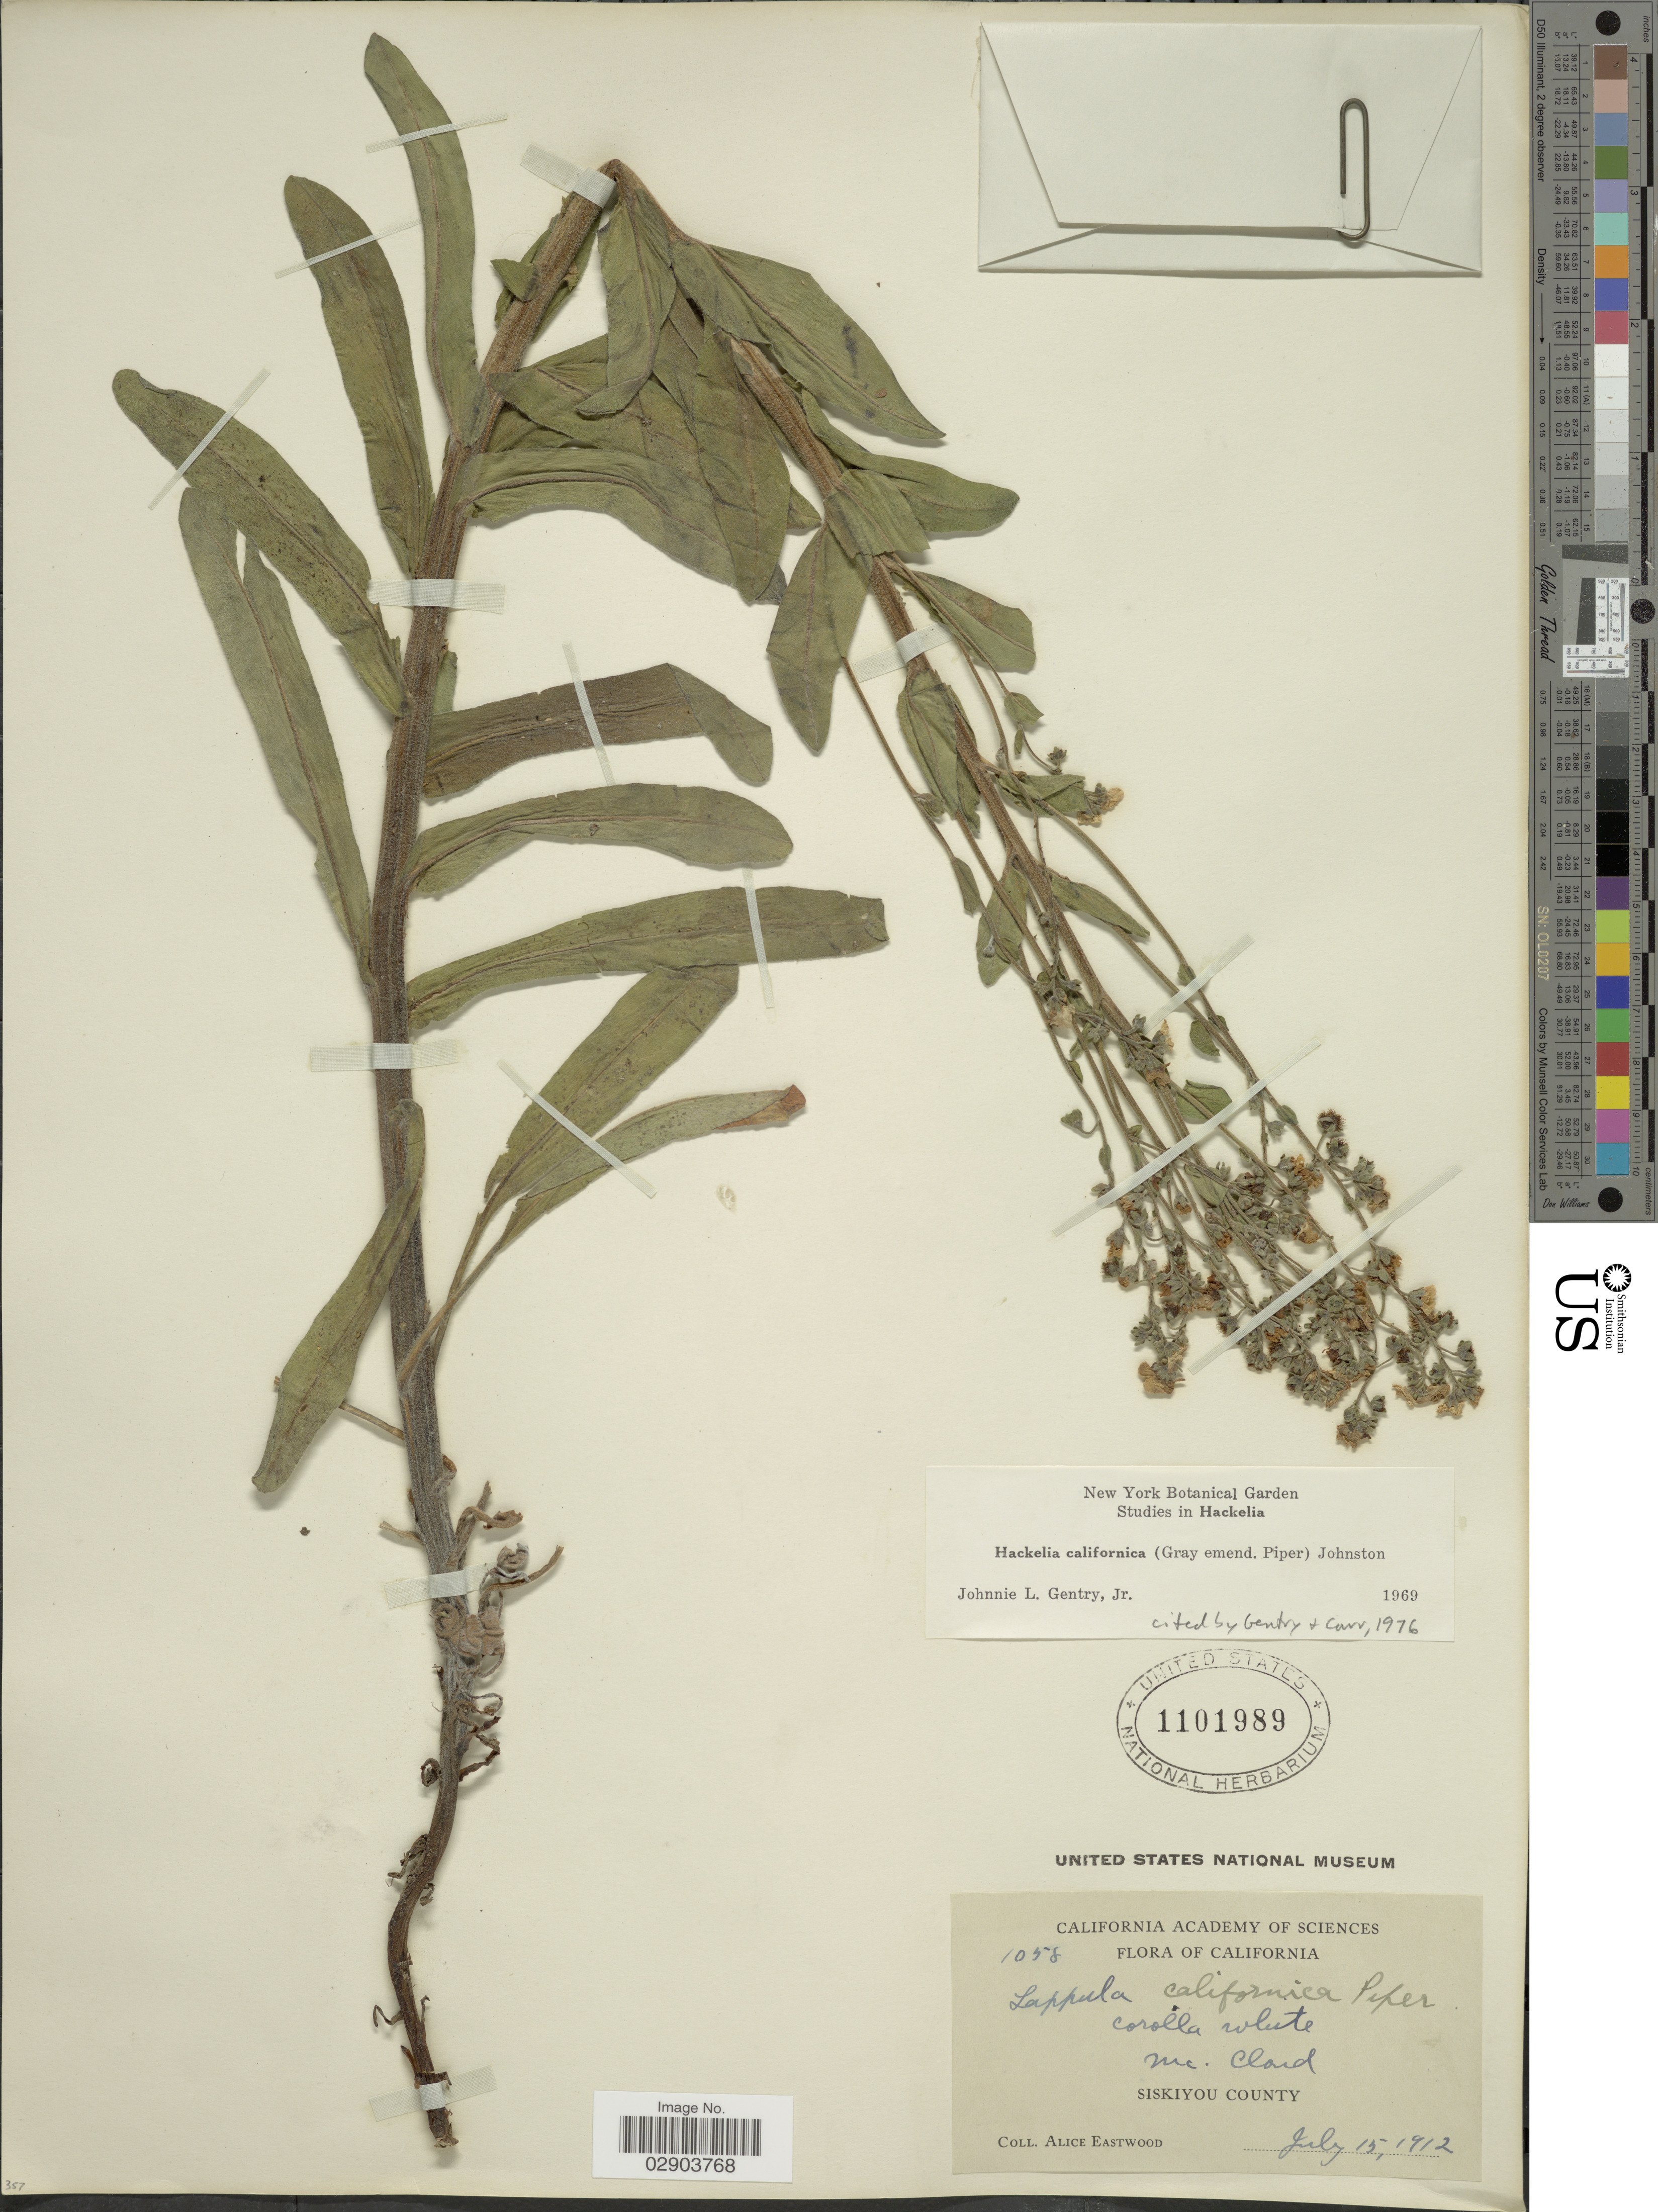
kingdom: Plantae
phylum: Tracheophyta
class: Magnoliopsida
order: Boraginales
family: Boraginaceae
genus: Hackelia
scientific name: Hackelia californica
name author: (A. Gray) I.M. Johnst.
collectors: A. Eastwood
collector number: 1058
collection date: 1912-07-15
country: United States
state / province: California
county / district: Siskiyou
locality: Mc. Cloud, Siskiyou County.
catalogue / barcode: US 1101989